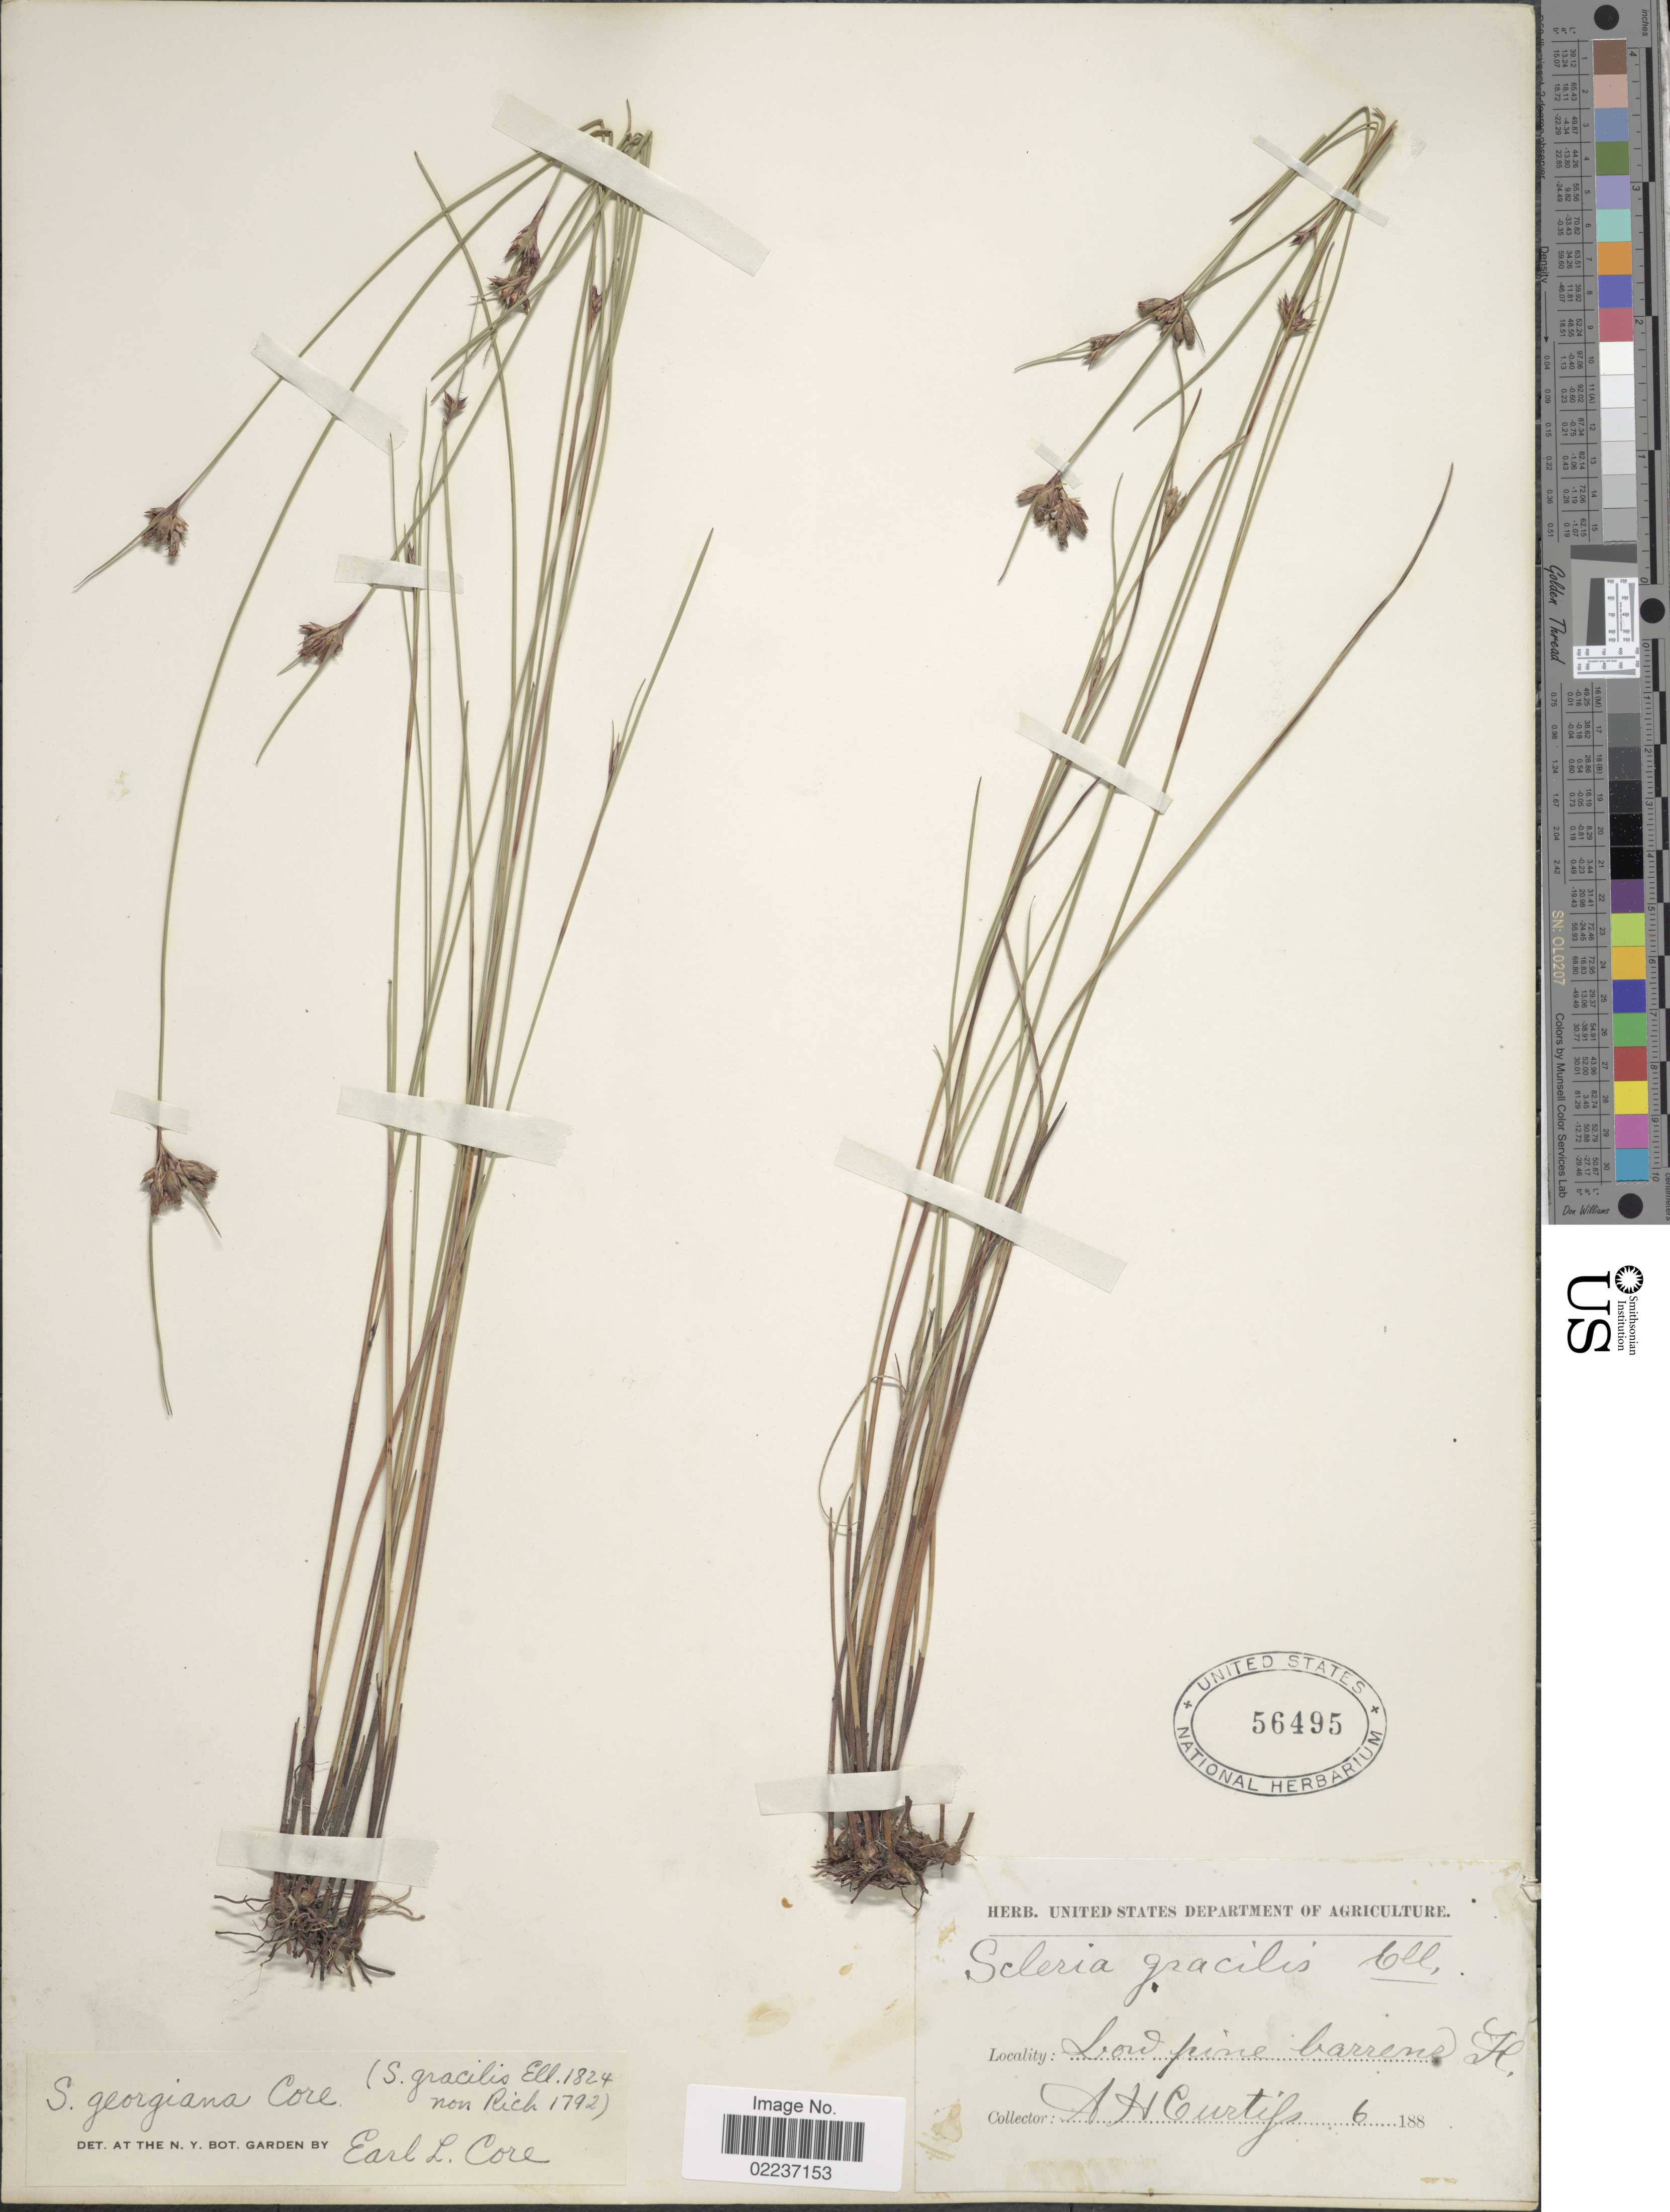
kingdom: Plantae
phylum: Tracheophyta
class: Liliopsida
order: Poales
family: Cyperaceae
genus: Scleria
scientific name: Scleria georgiana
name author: Core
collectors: A. H. Curtiss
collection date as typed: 188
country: United States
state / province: Florida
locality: Low pine barrens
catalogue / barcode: US 56495